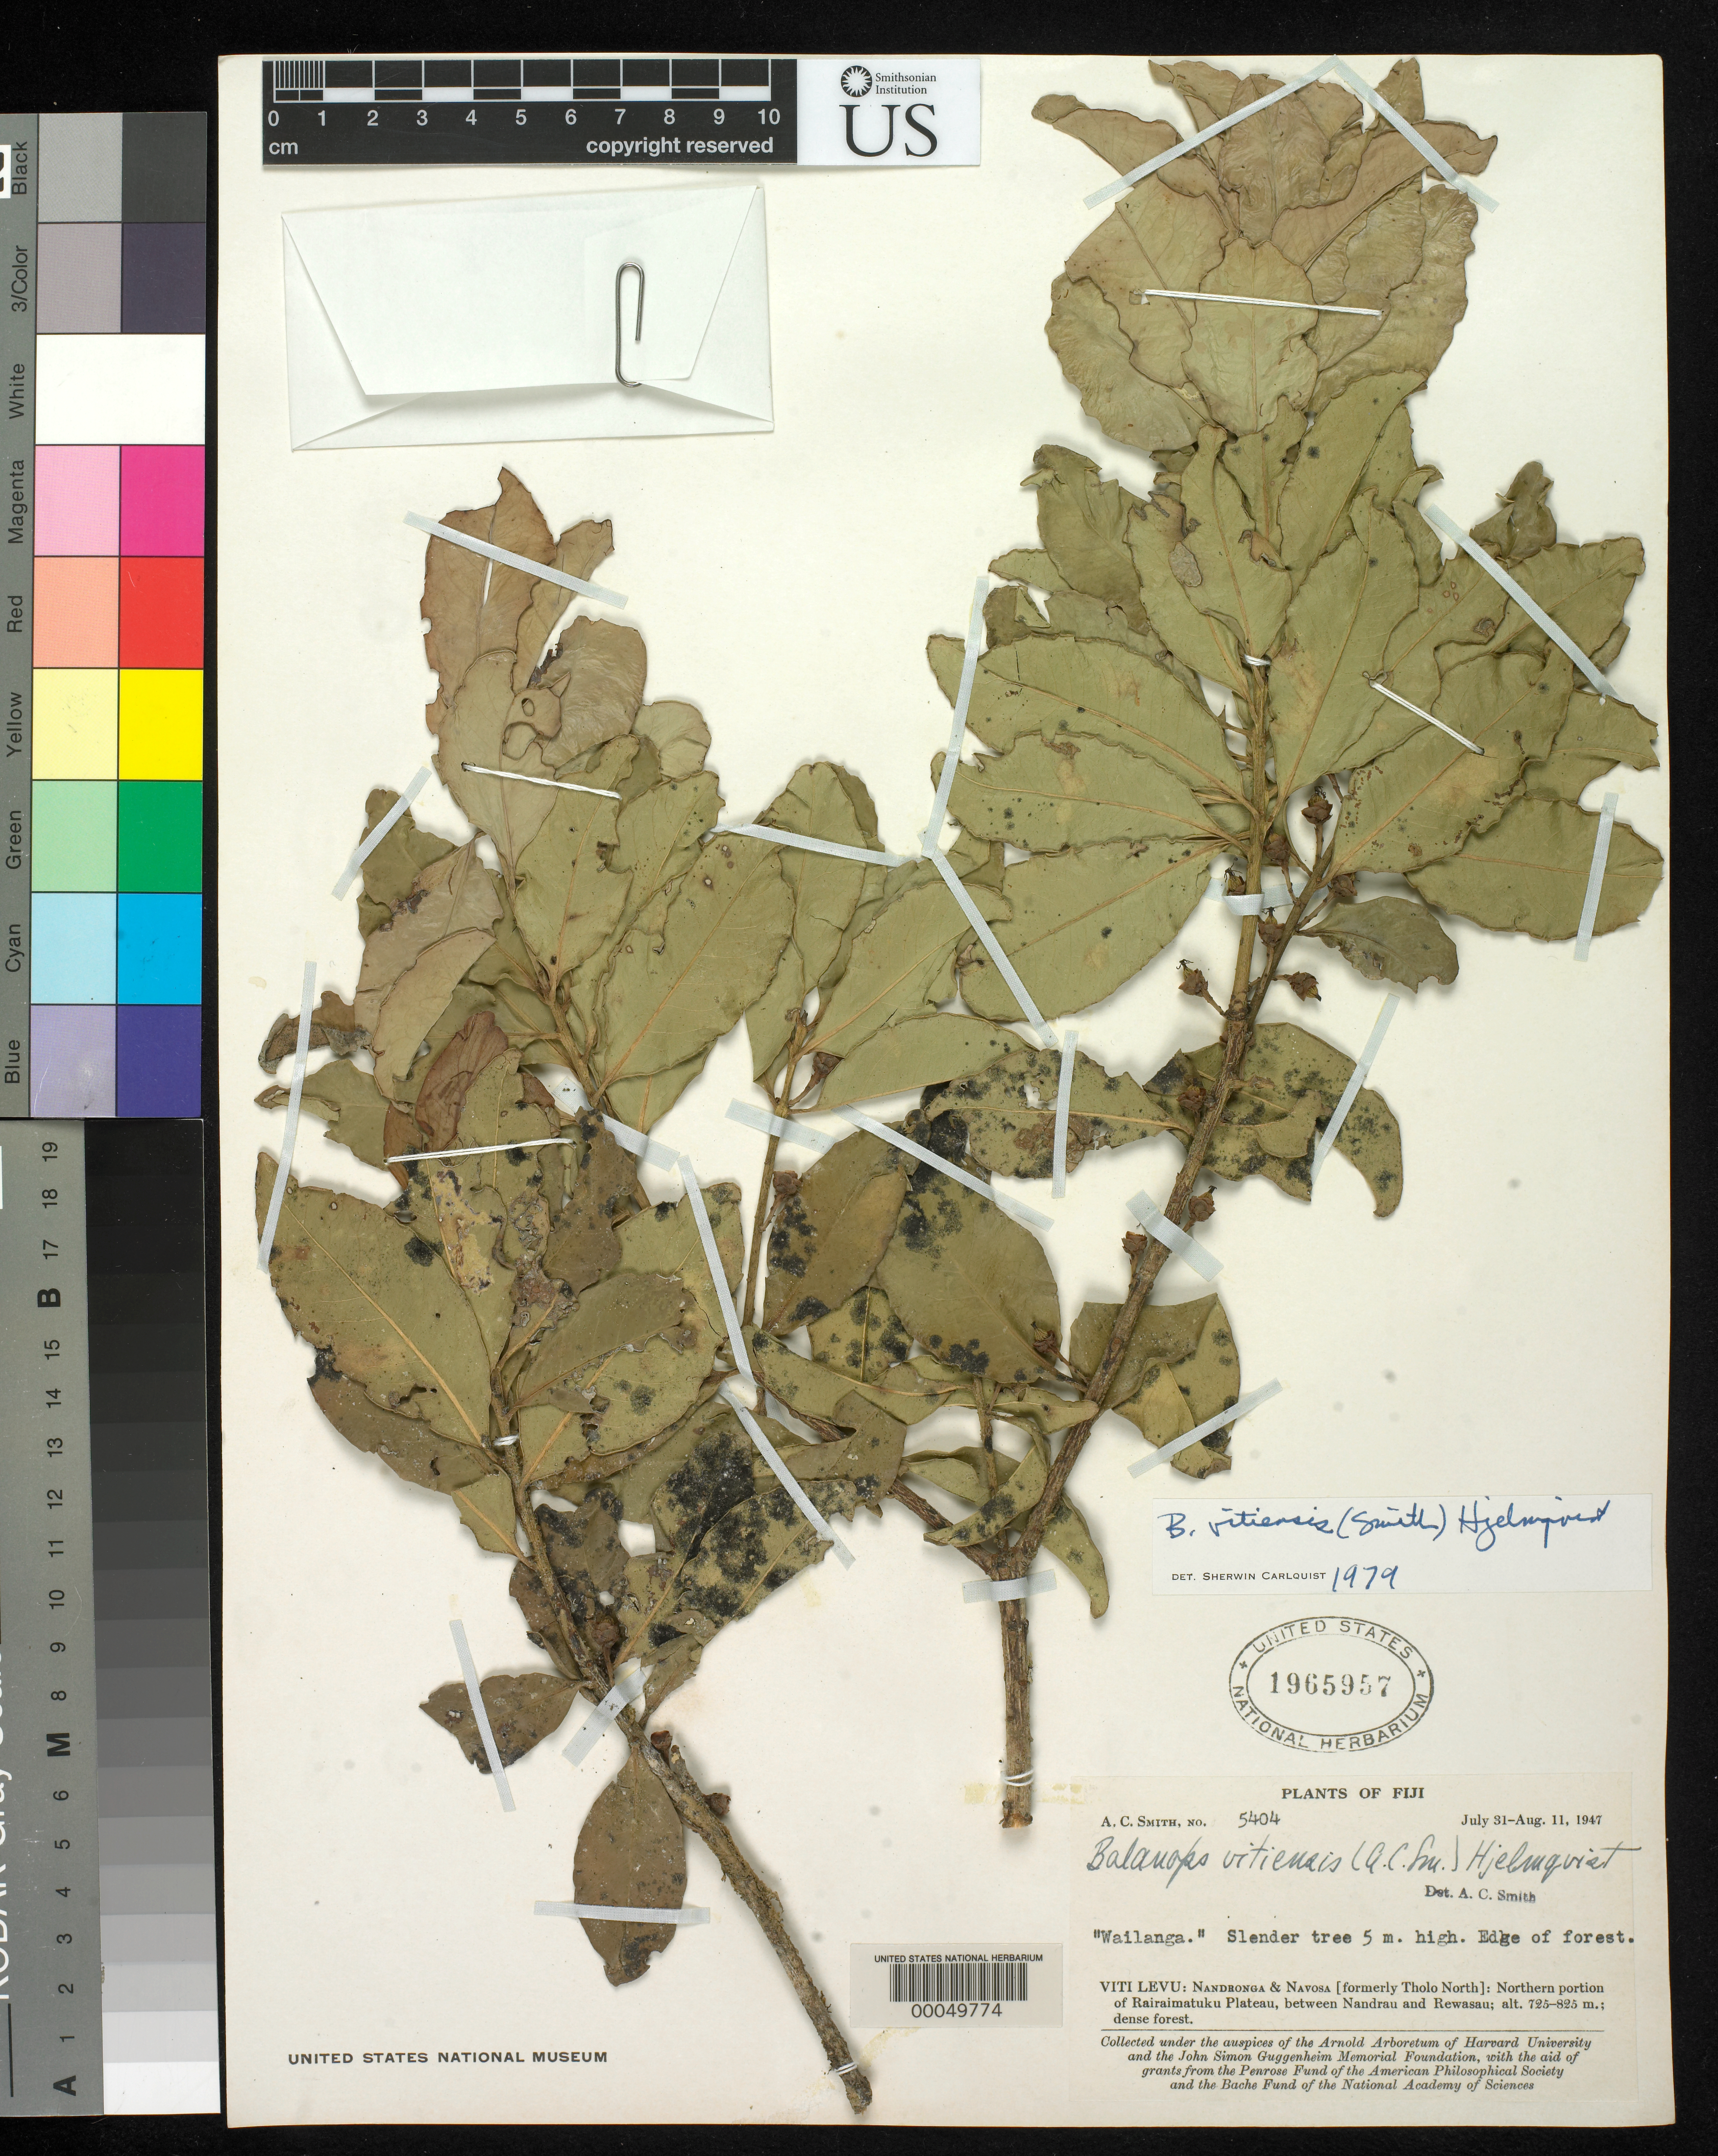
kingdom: Plantae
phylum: Tracheophyta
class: Magnoliopsida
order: Malpighiales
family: Balanopaceae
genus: Balanops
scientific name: Balanops vitiensis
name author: (A.C. Sm.) Hjelmq.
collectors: A. C. Smith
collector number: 5404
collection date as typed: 31 Jul 1947 to 11 Aug 1947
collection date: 1947-07-31/1947-08-11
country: Fiji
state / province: Western Division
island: Viti Levu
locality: N portion of Rairaimatuku Plateau, between Nandrau and Rewasau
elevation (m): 725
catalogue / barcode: US 1965957